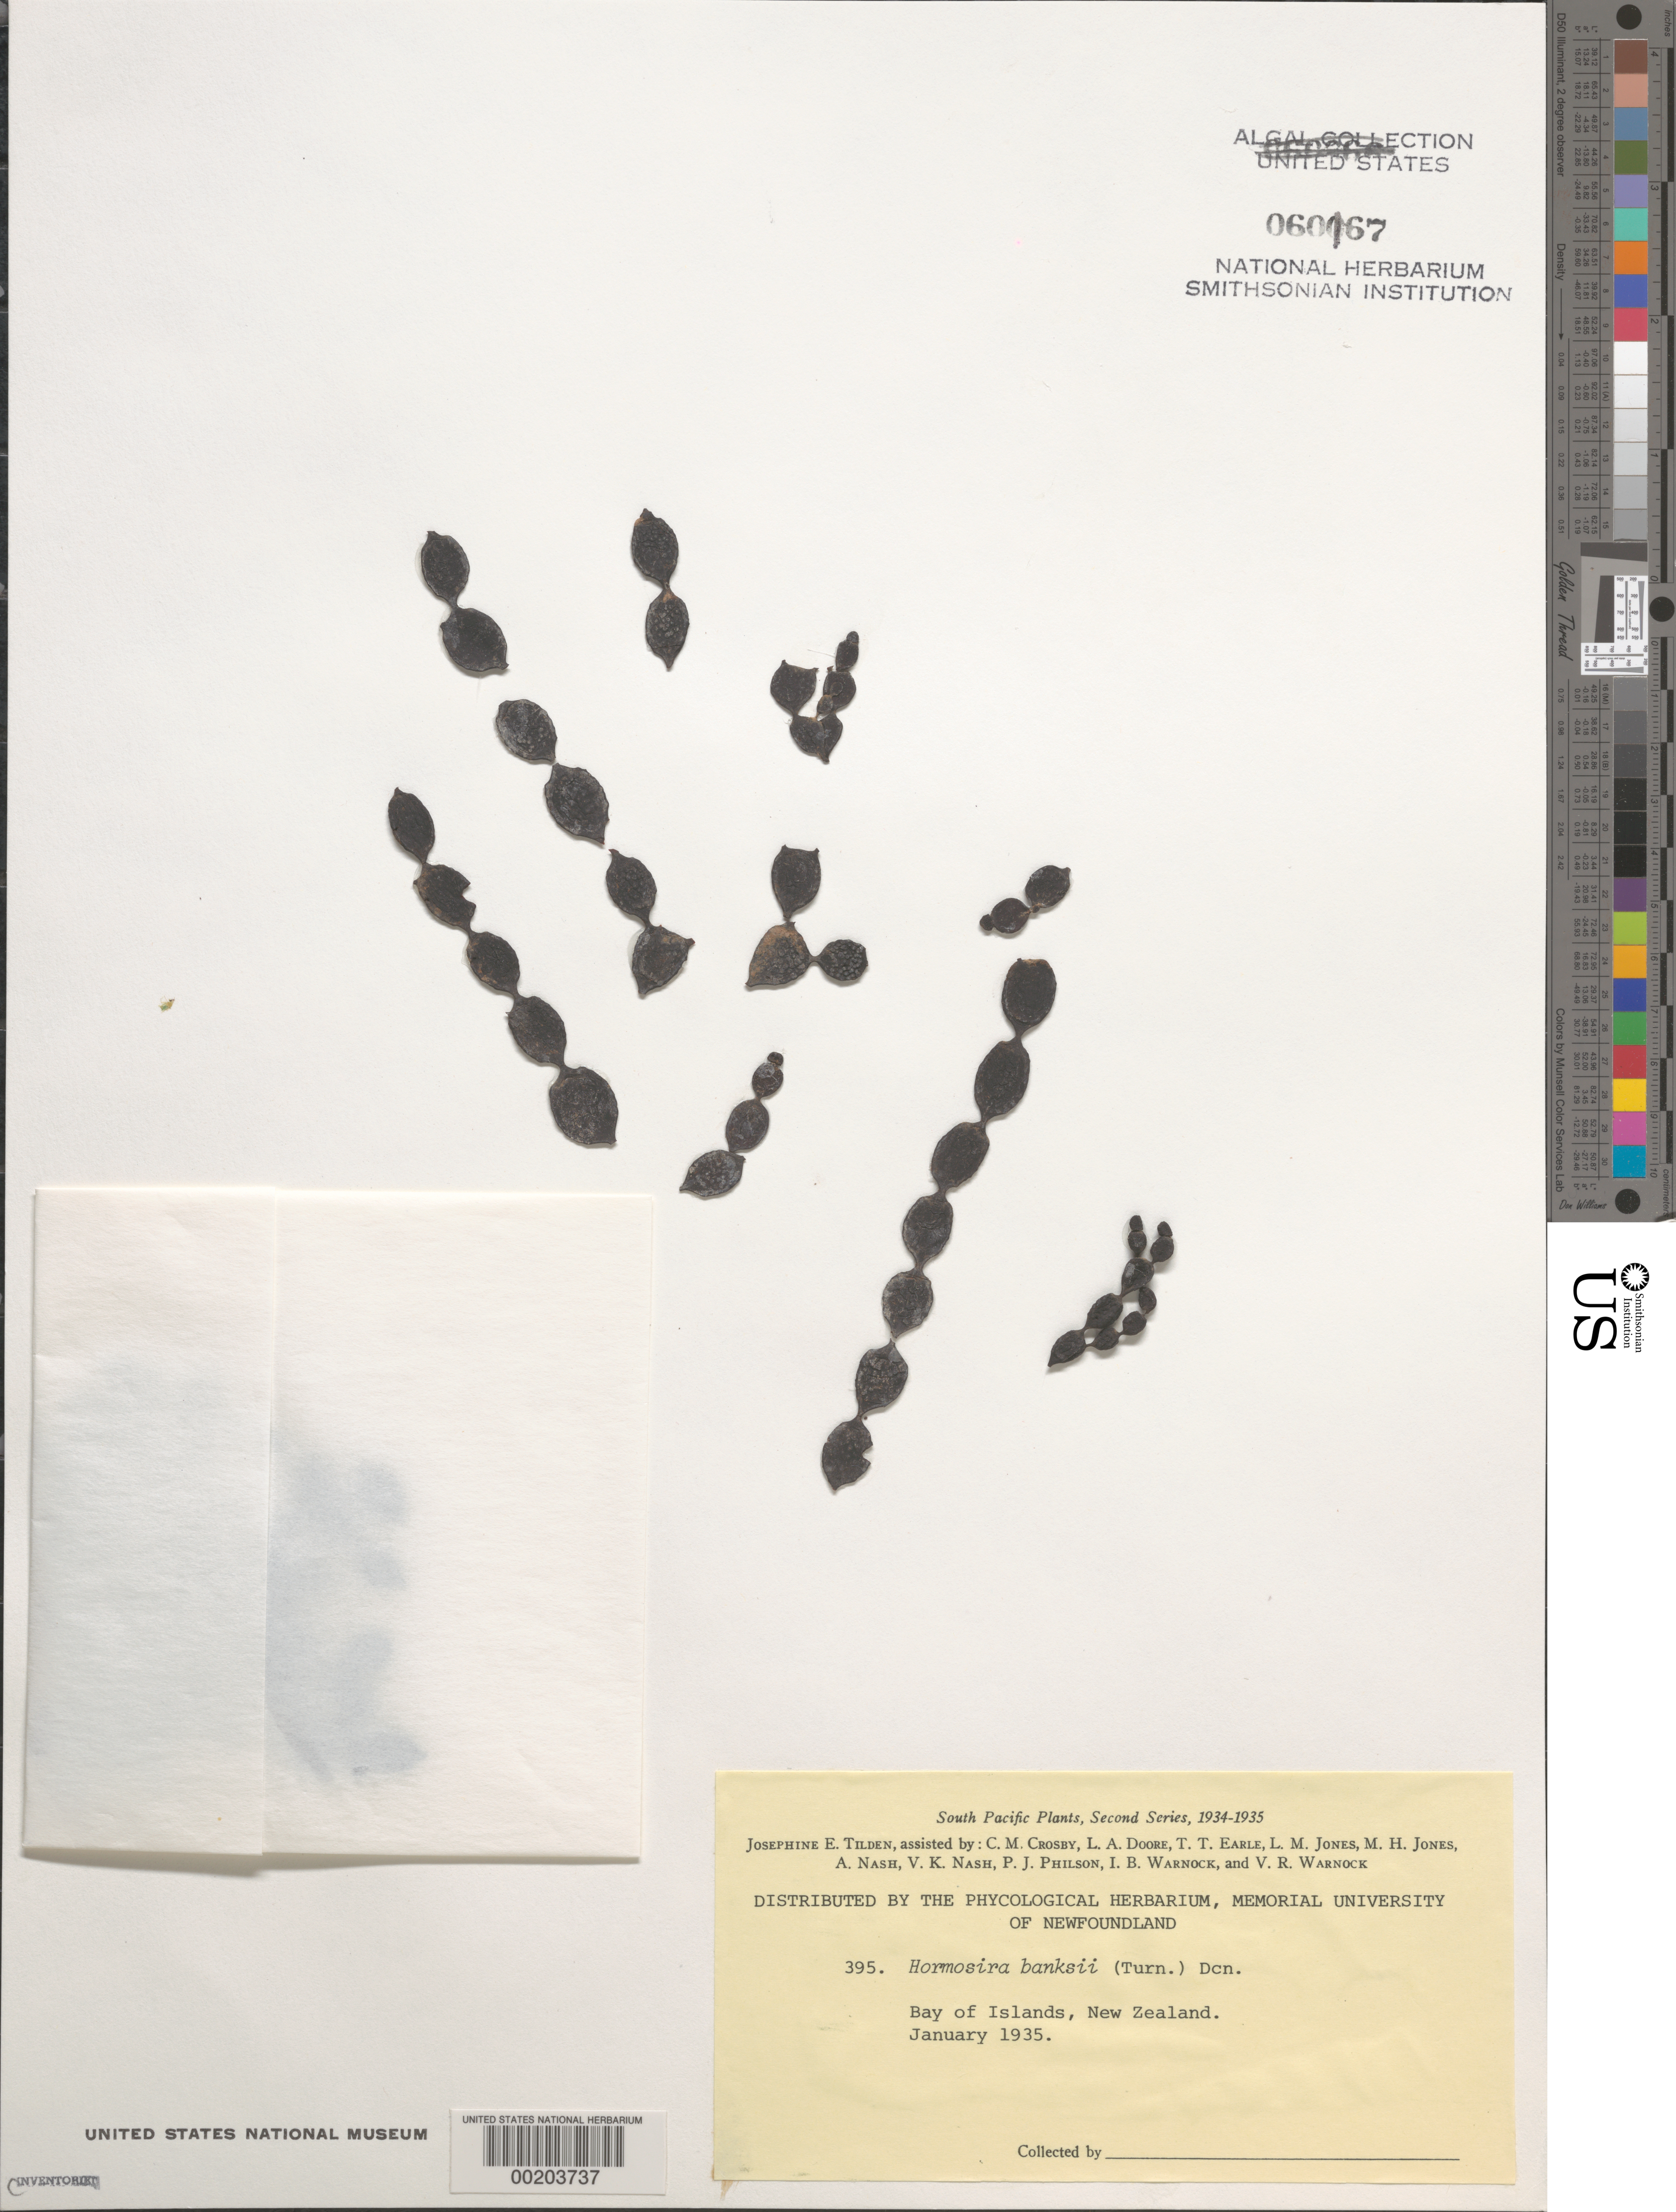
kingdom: Chromista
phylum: Ochrophyta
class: Phaeophyceae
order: Fucales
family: Hormosiraceae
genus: Hormosira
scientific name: Hormosira banksii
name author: (Turner) Decne.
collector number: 395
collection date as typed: Jan 1935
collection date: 1935-01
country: New Zealand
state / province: Northland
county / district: Far North District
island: North Island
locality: Bay of Islands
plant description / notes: Tilden, South Pacific Plants, Second Series, 1934-1935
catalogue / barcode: US 60167